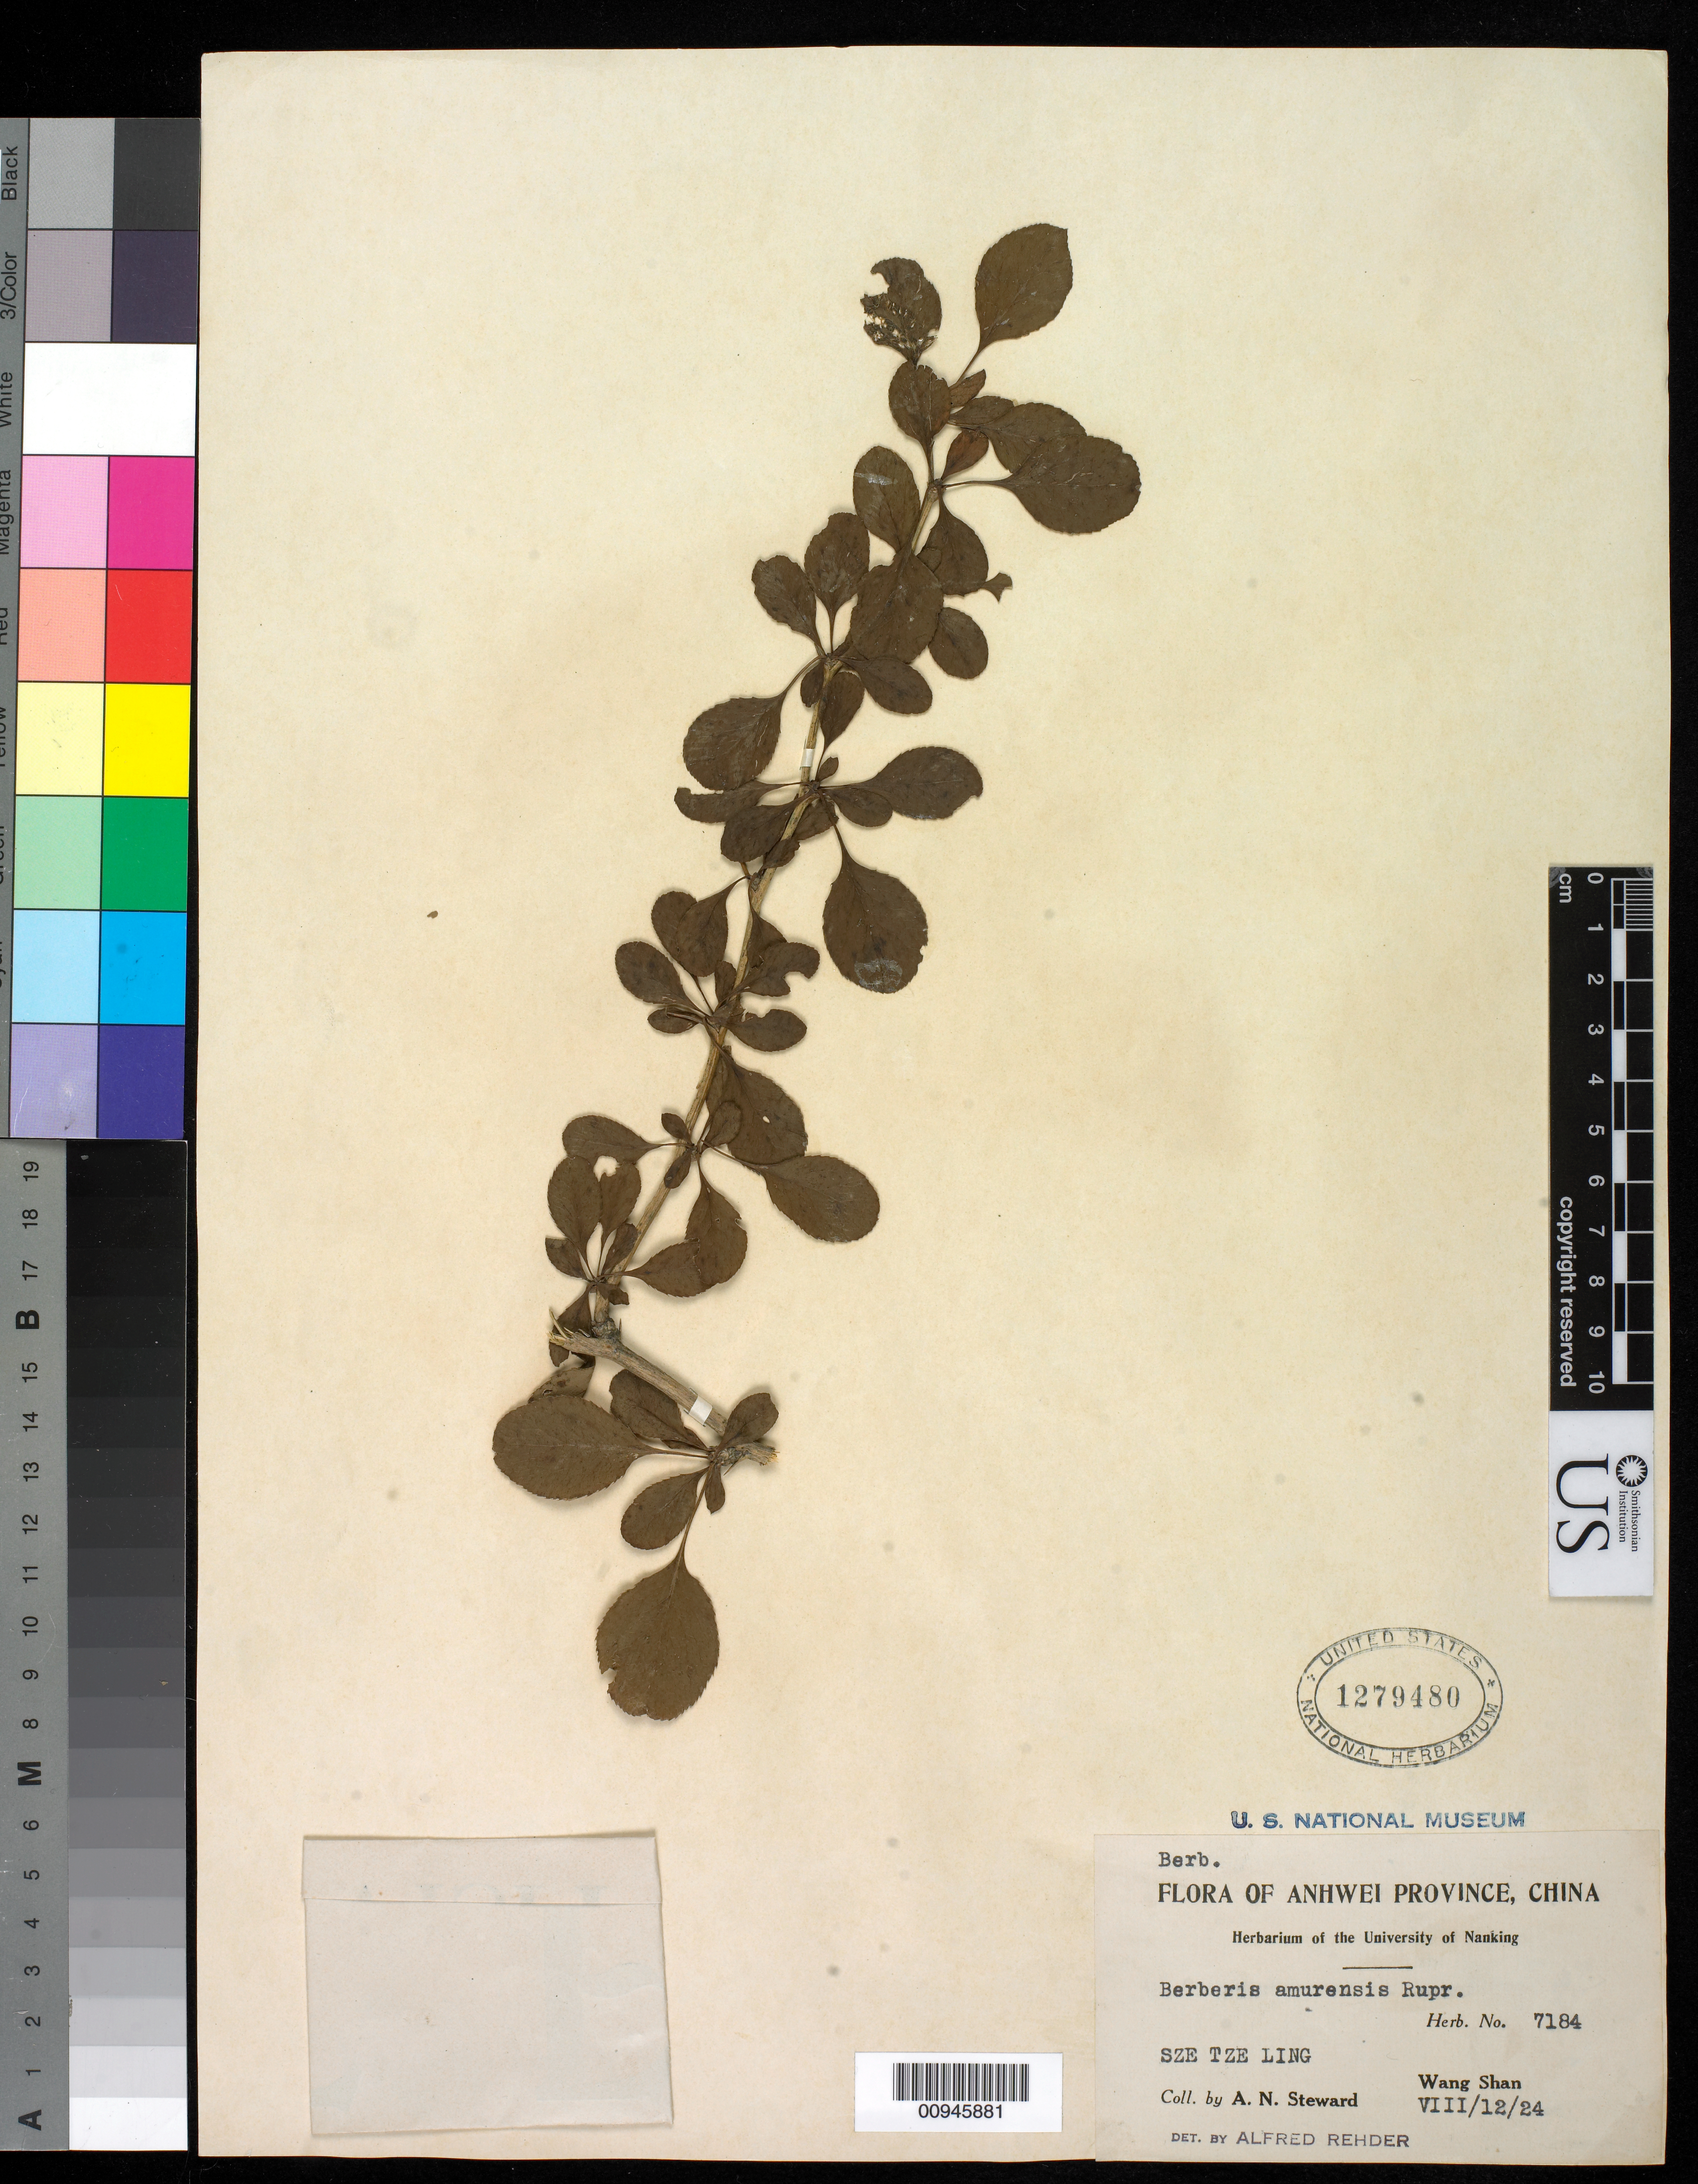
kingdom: Plantae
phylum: Tracheophyta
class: Magnoliopsida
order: Ranunculales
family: Berberidaceae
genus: Berberis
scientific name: Berberis amurensis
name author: Rupr.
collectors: A. N. Steward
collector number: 7184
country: China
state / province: Anhui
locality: Sze Tze Ling, Wang Shan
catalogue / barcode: US 1279480